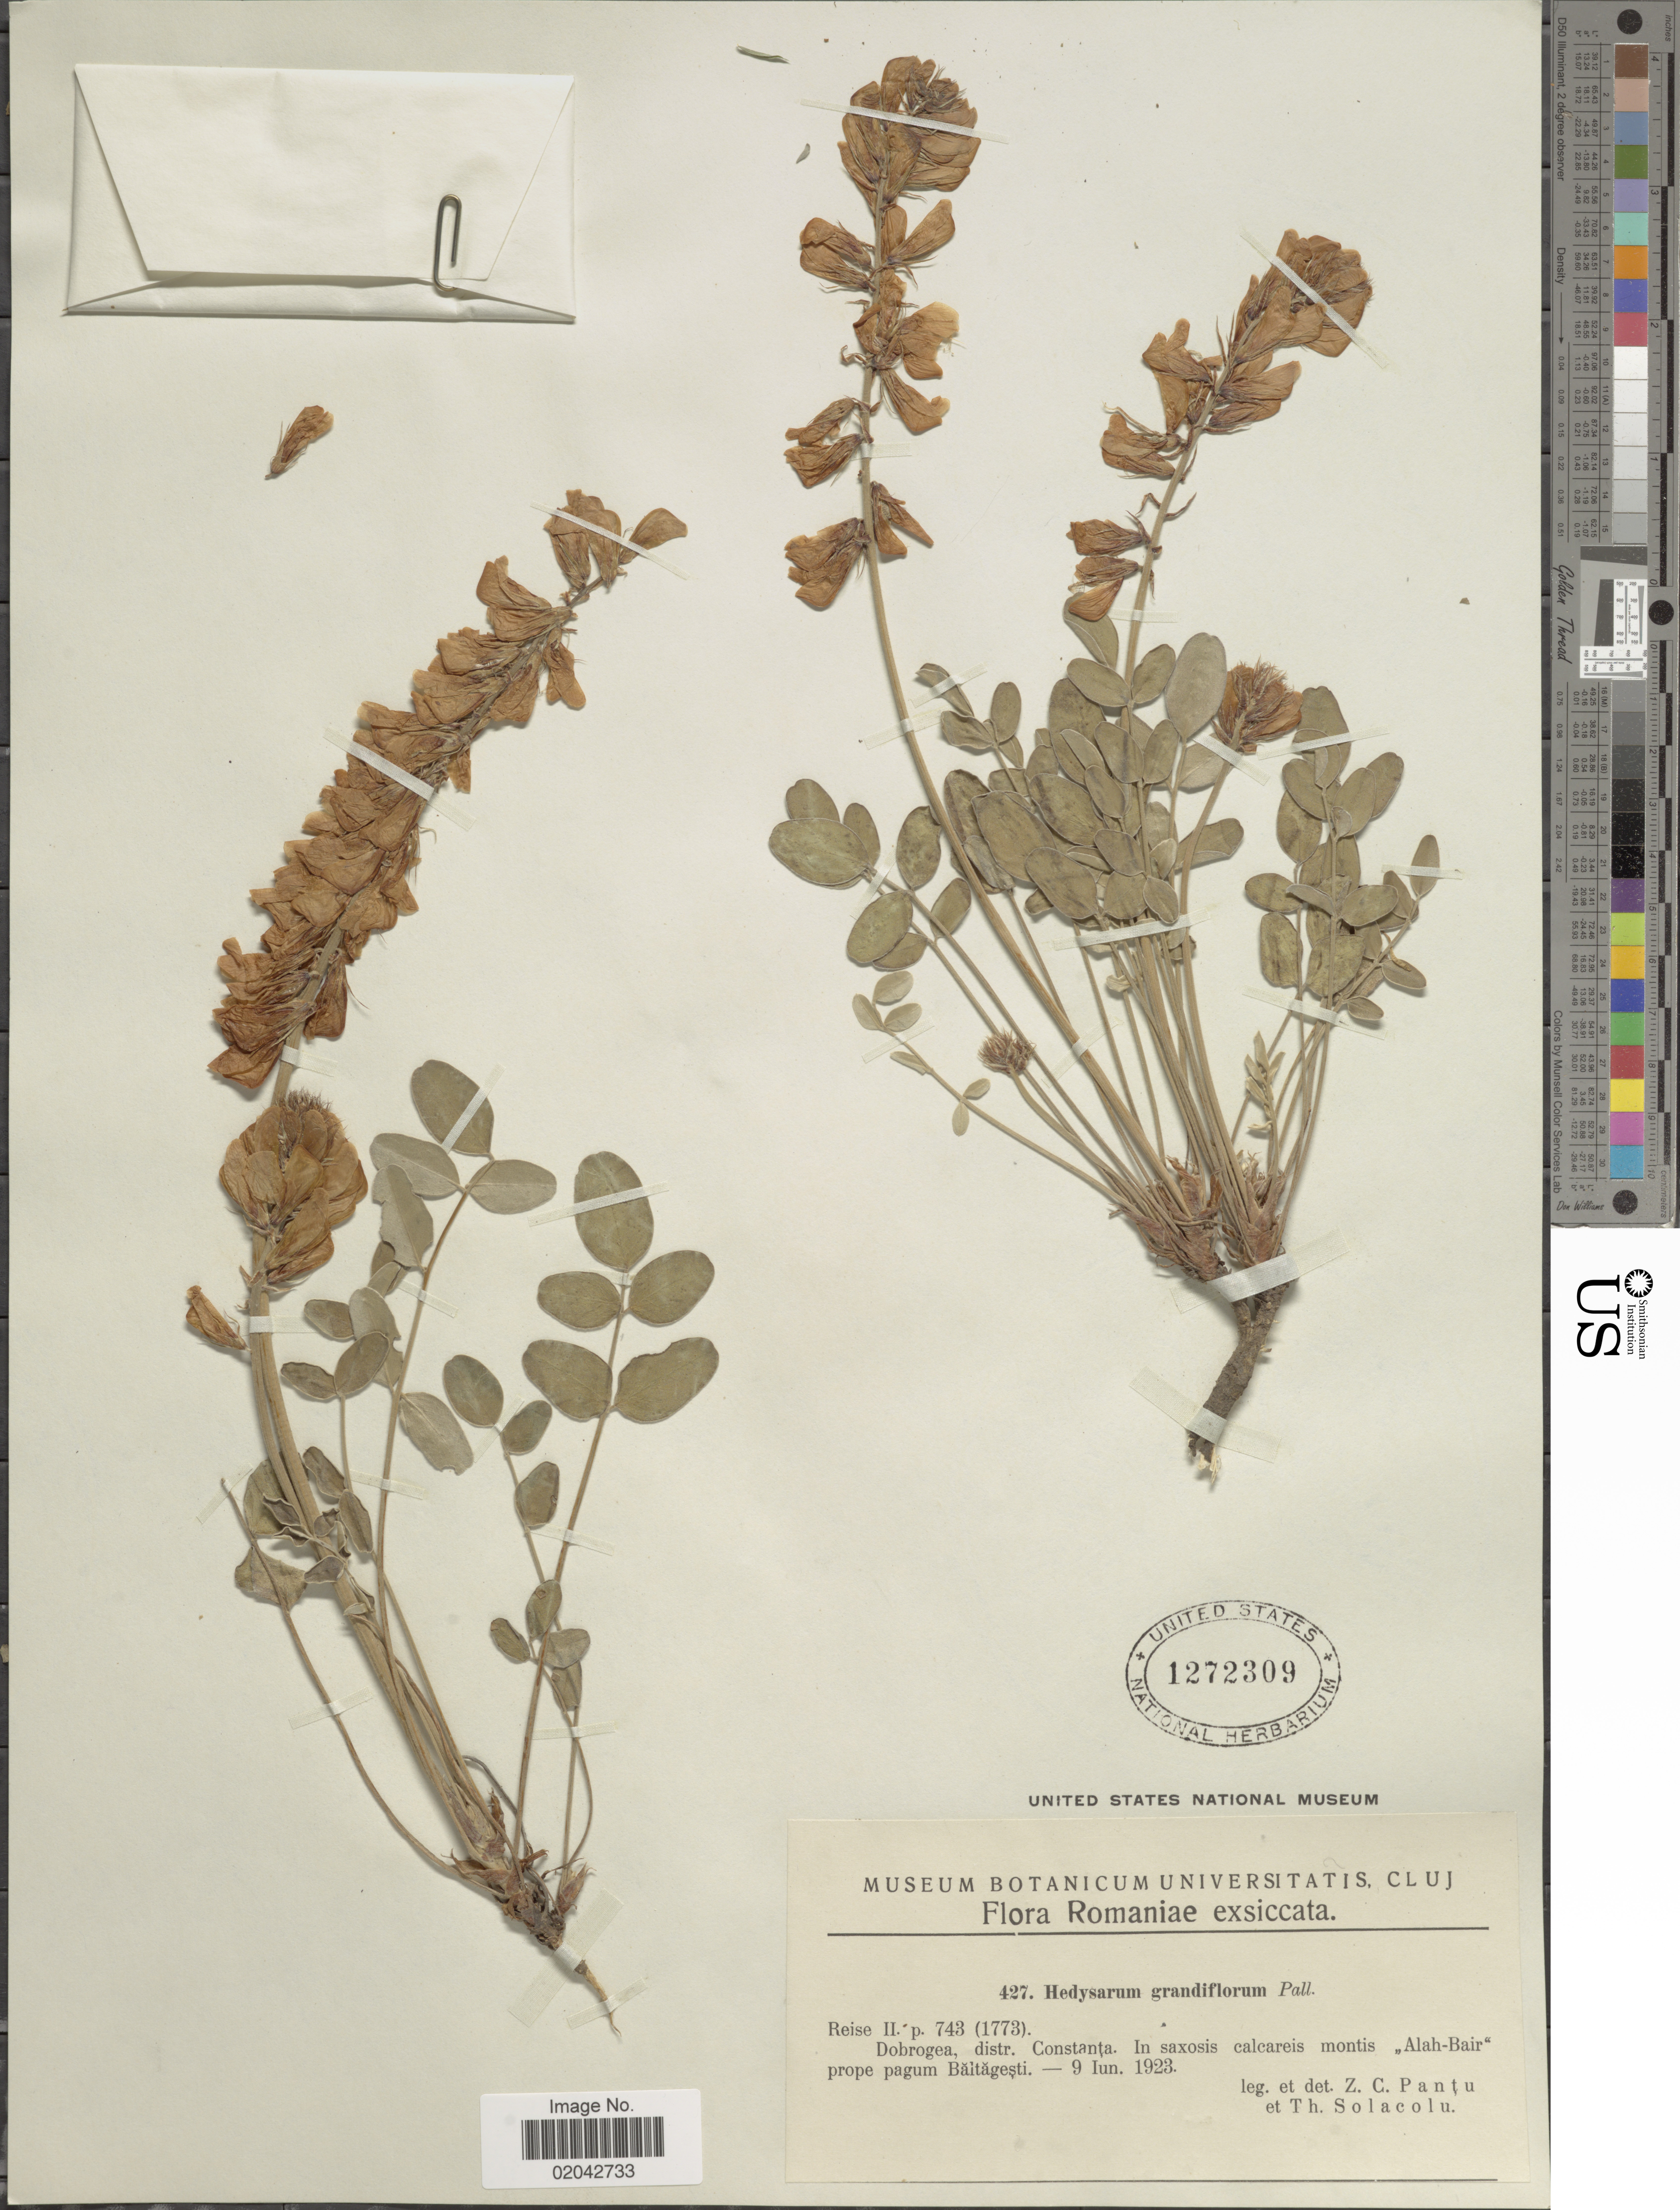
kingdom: Plantae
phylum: Tracheophyta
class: Magnoliopsida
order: Fabales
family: Fabaceae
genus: Hedysarum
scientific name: Hedysarum grandiflorum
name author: Pall.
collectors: Z. C. Pantu & T. Solacolu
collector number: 427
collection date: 1923-06-09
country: Romania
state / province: Constanta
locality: Dobrogea, in saxosis calcareis montis Alah-Bair prope pagum Baitagesti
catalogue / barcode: US 1272309